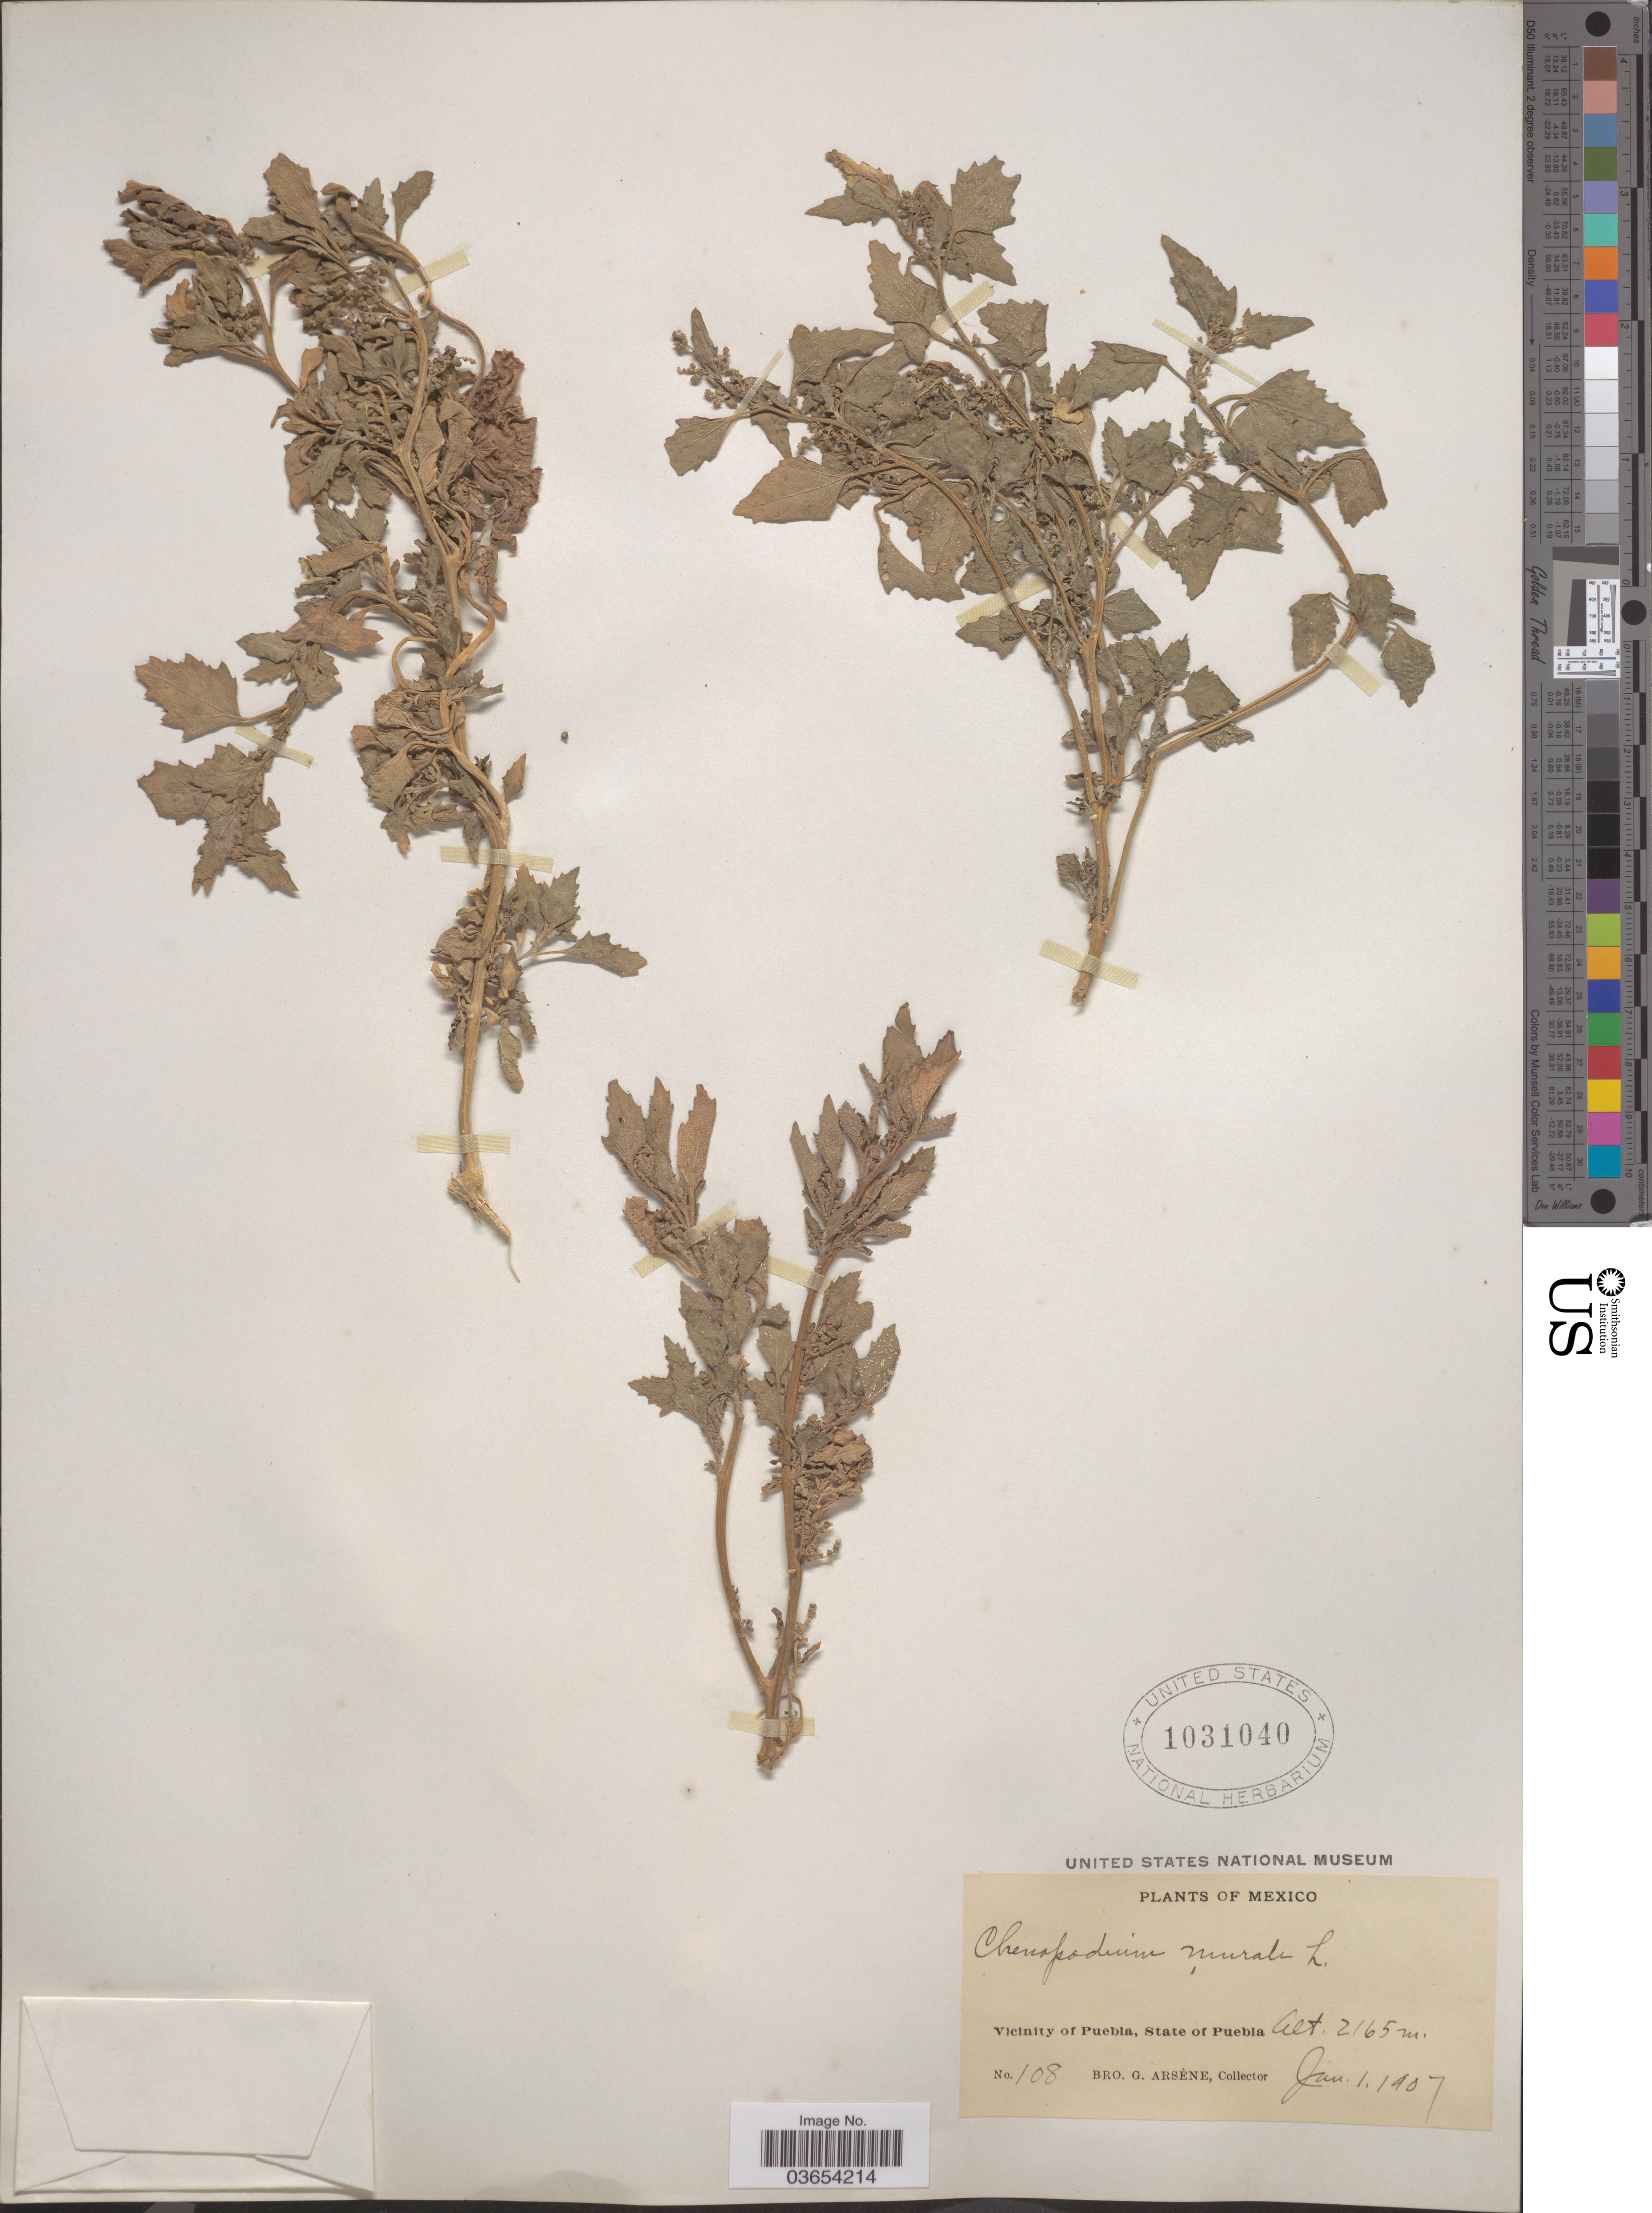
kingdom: Plantae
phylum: Tracheophyta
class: Magnoliopsida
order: Caryophyllales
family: Amaranthaceae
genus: Chenopodium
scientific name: Chenopodium murale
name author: L.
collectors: Bro. G. Arsène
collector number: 108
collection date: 1907-01-01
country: Mexico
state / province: Puebla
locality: Vicinity of Puebla.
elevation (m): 2165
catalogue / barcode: US 1031040